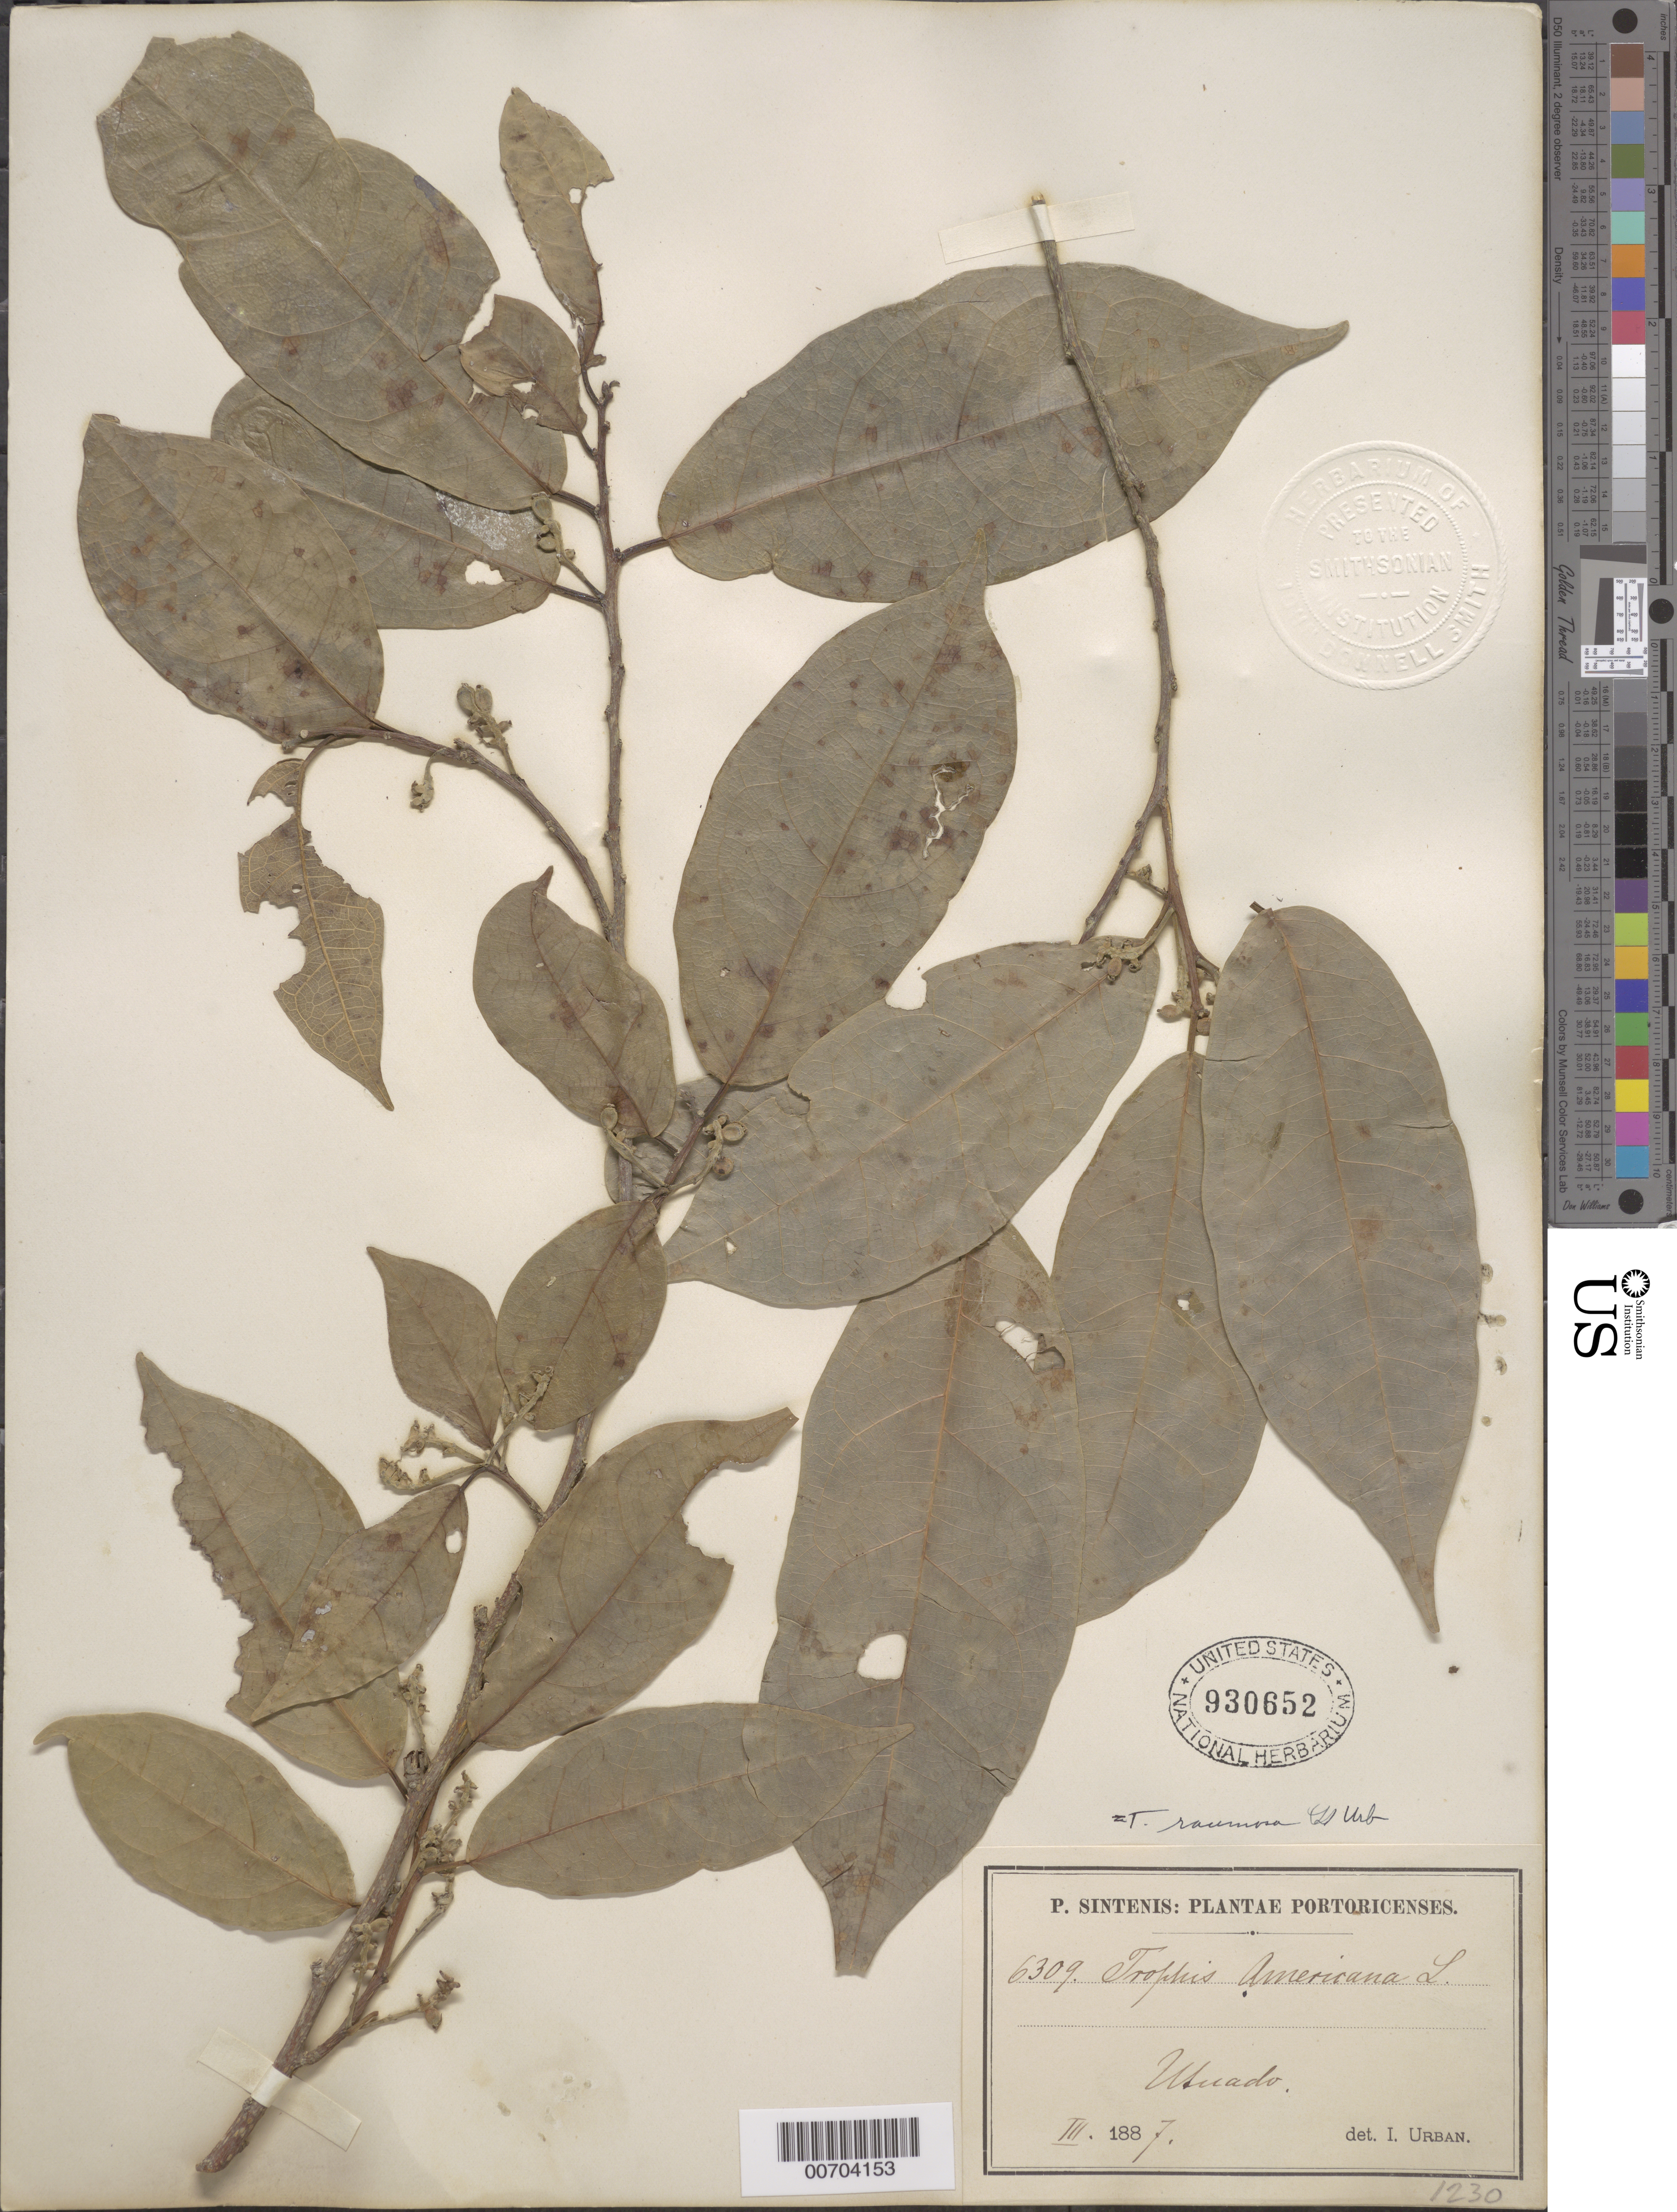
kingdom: Plantae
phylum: Tracheophyta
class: Magnoliopsida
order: Rosales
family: Moraceae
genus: Trophis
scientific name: Trophis racemosa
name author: (L.) Urb.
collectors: P. Sintenis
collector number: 6309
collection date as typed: Mar 1887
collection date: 1887-03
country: Puerto Rico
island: Greater Antilles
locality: Utuado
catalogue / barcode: US 930652